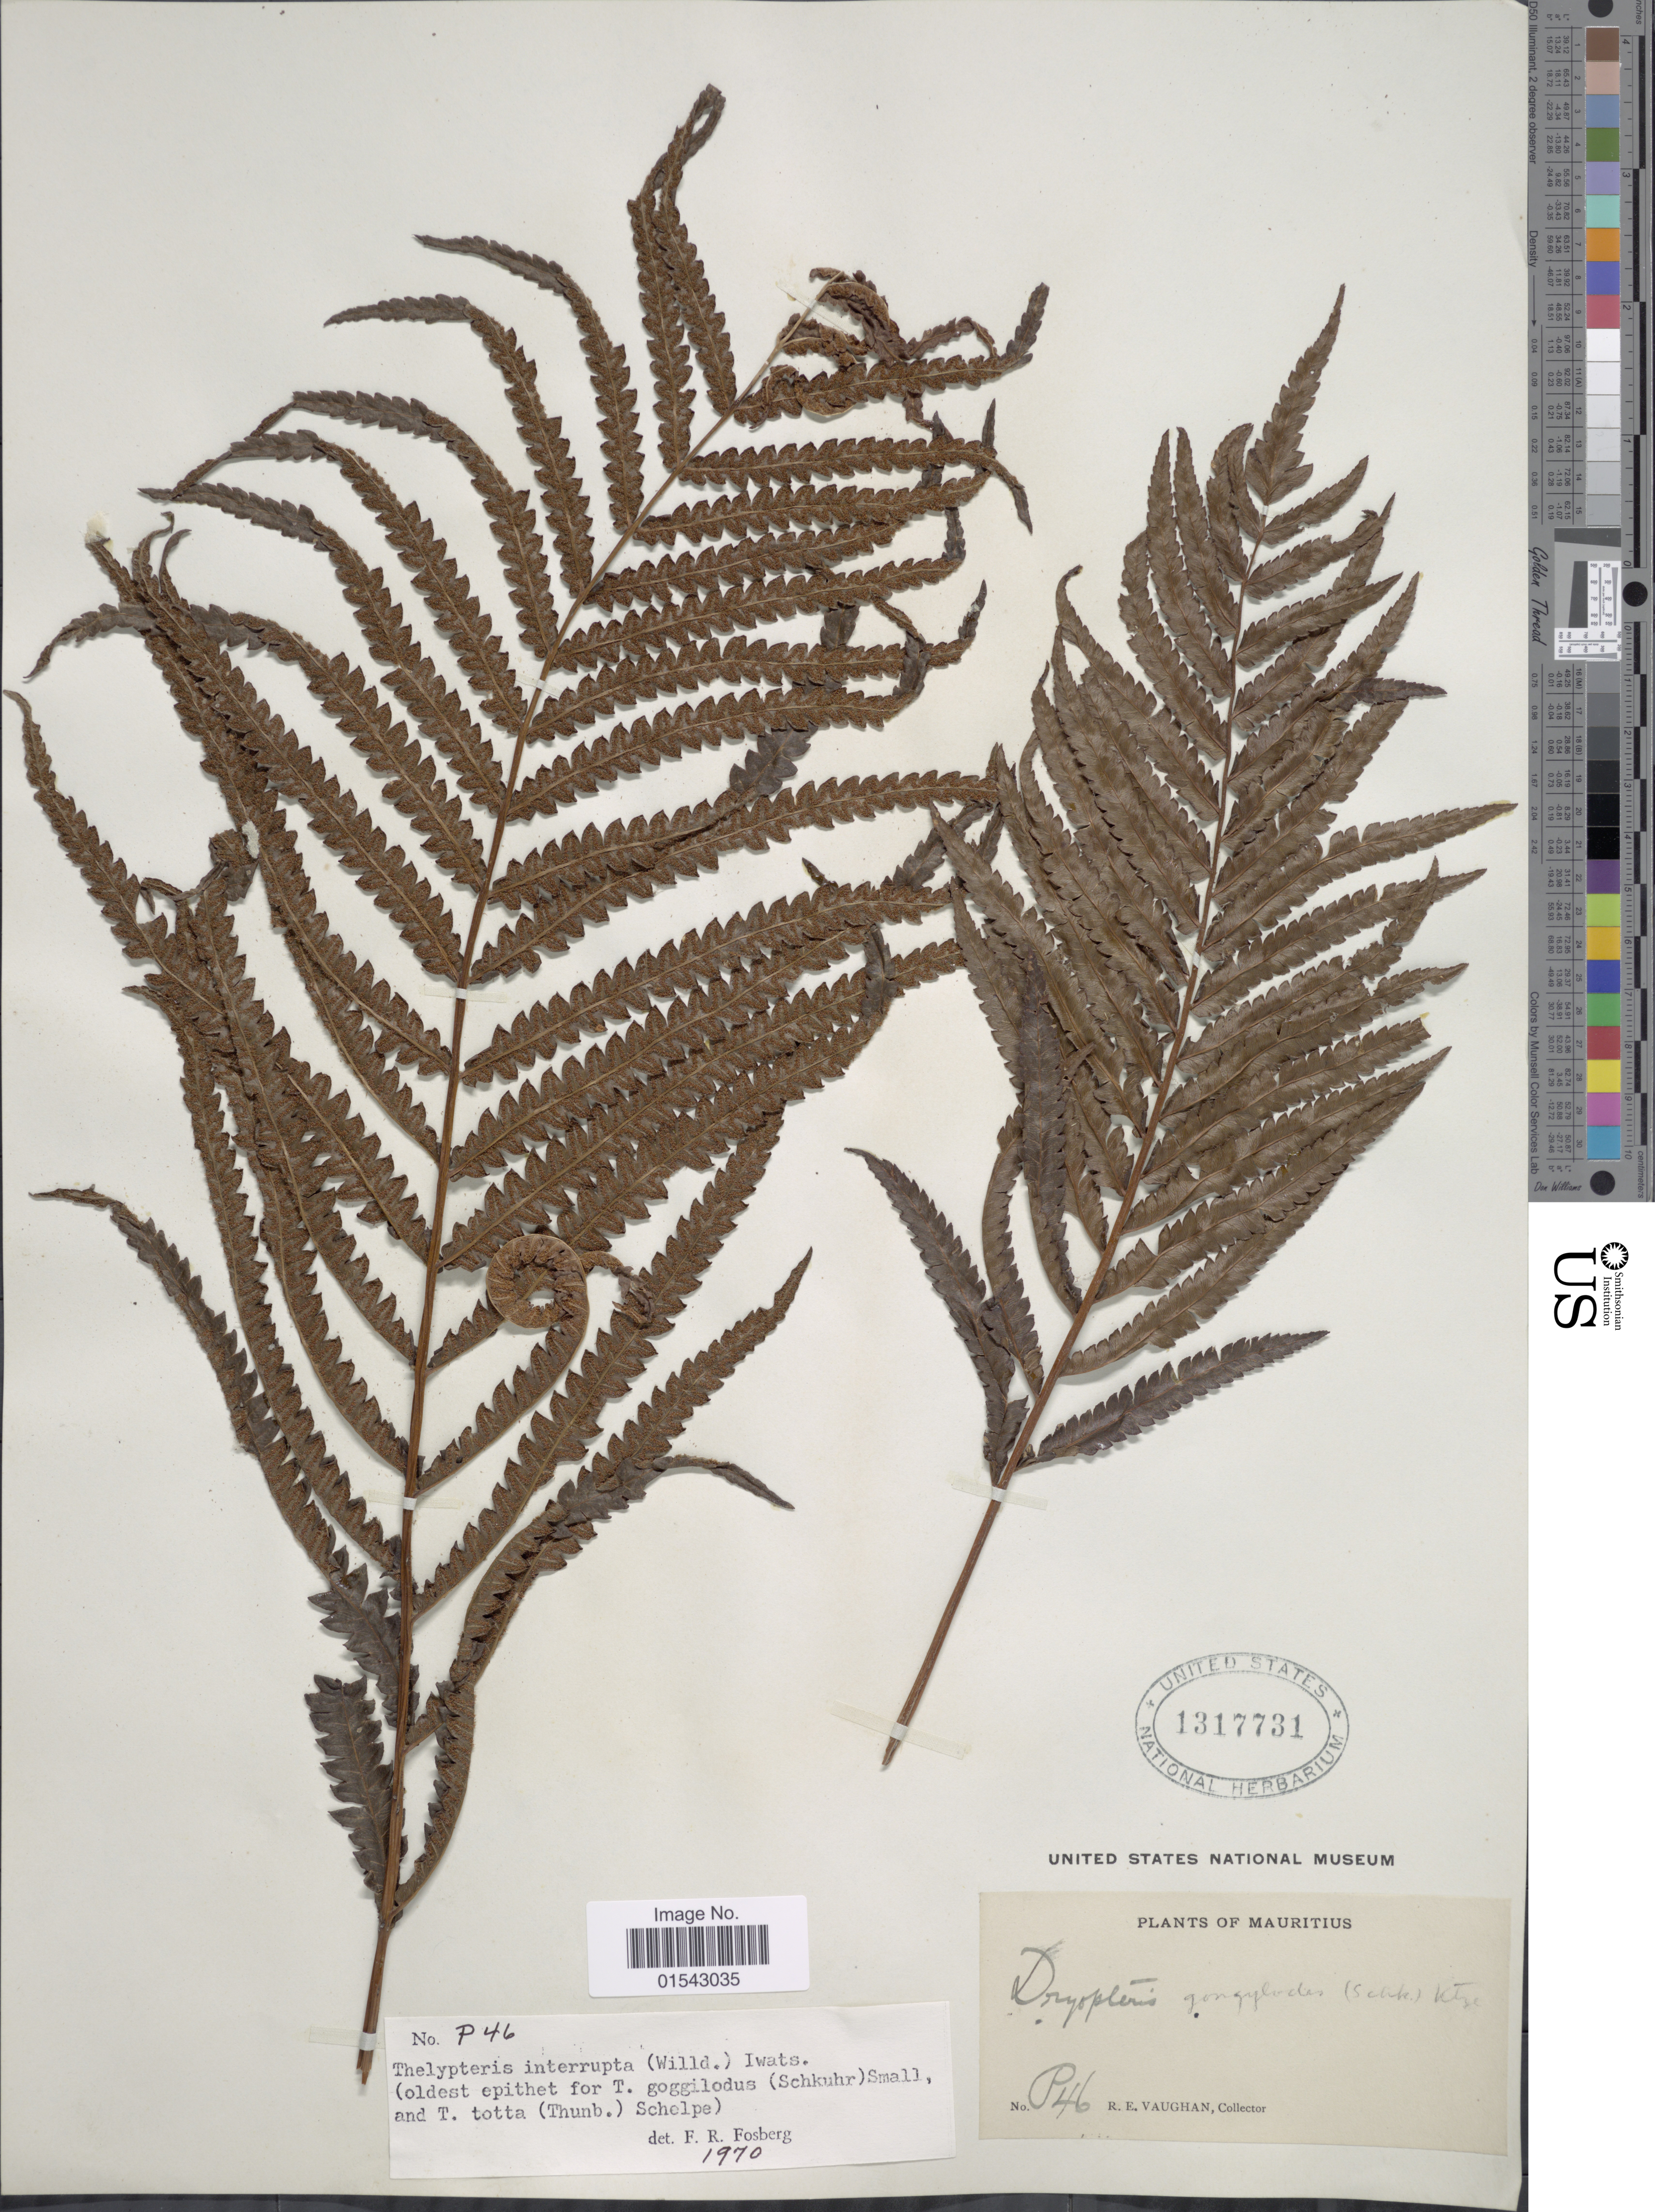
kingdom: Plantae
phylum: Tracheophyta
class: Polypodiopsida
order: Polypodiales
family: Thelypteridaceae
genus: Cyclosorus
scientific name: Cyclosorus interruptus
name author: (Willd.) H. Itô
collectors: R. Vaughan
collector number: P46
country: Mauritius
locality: Mauritius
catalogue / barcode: US 1317731